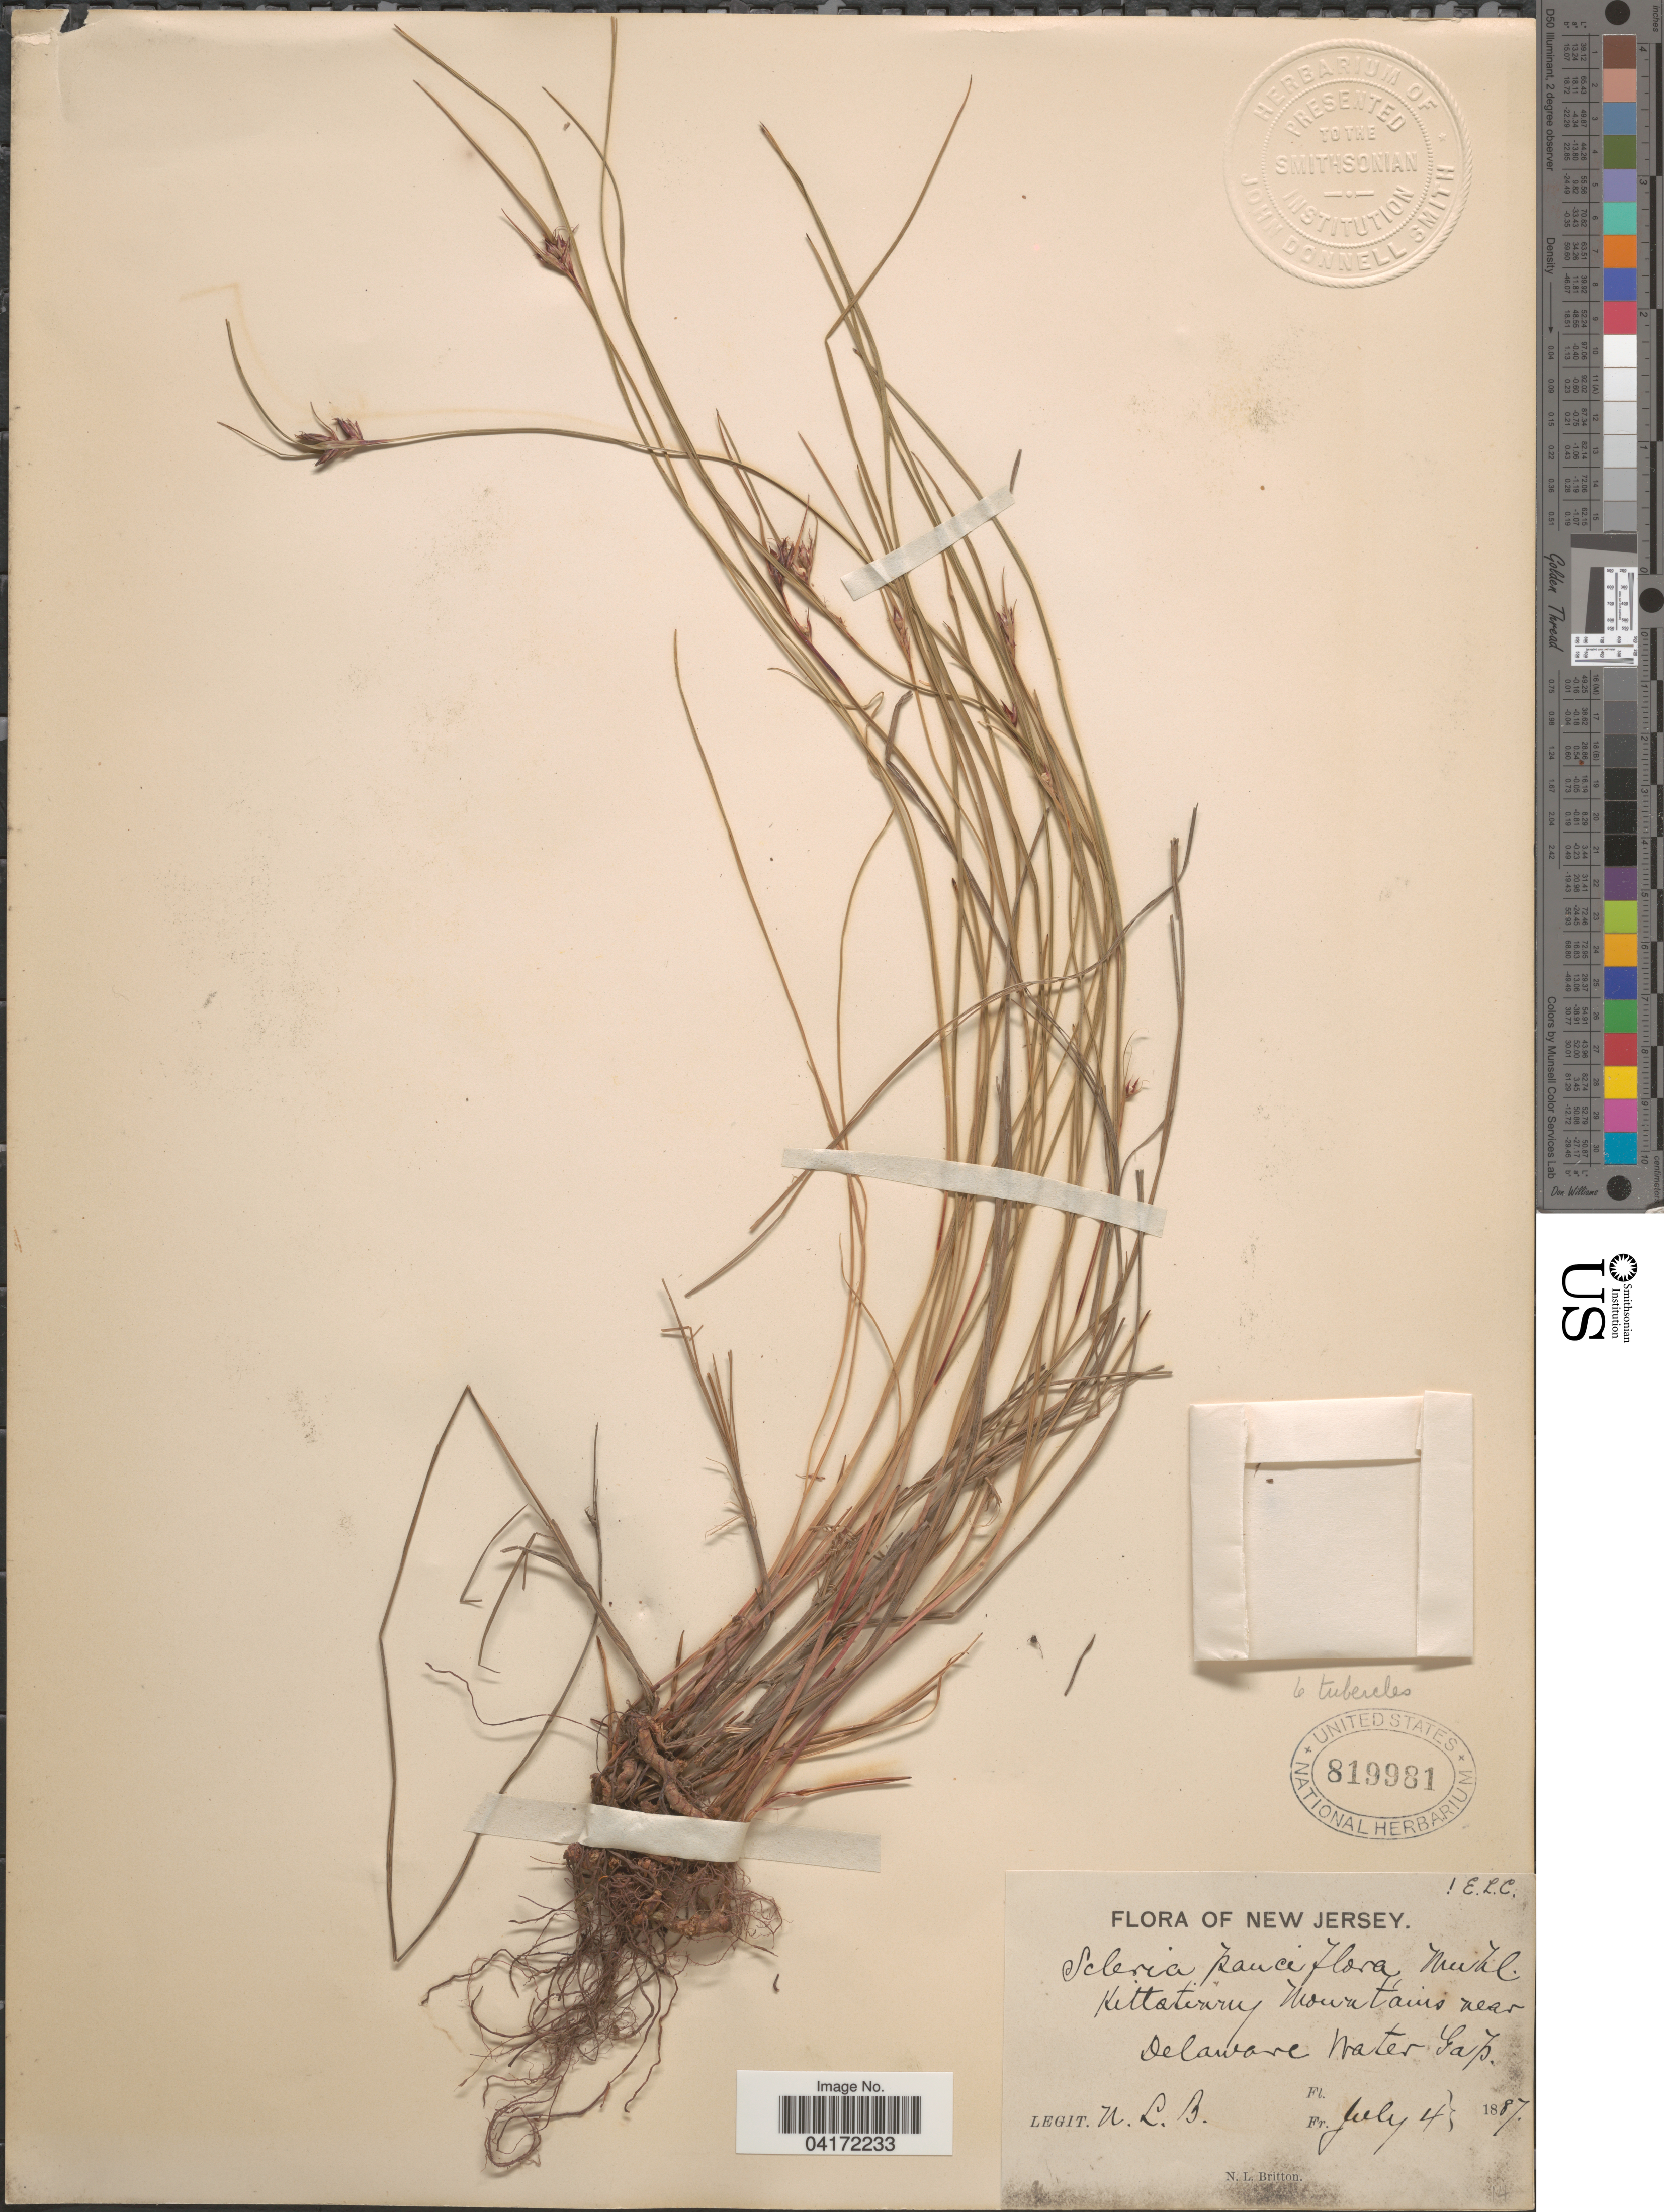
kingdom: Plantae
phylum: Tracheophyta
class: Liliopsida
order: Poales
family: Cyperaceae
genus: Scleria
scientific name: Scleria pauciflora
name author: Muhl. ex Willd.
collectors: Mrs. N. L. Britton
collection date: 1887-07-04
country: United States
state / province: New Jersey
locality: Kittatinny Mountains near Delaware Water Gap.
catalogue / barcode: US 819981